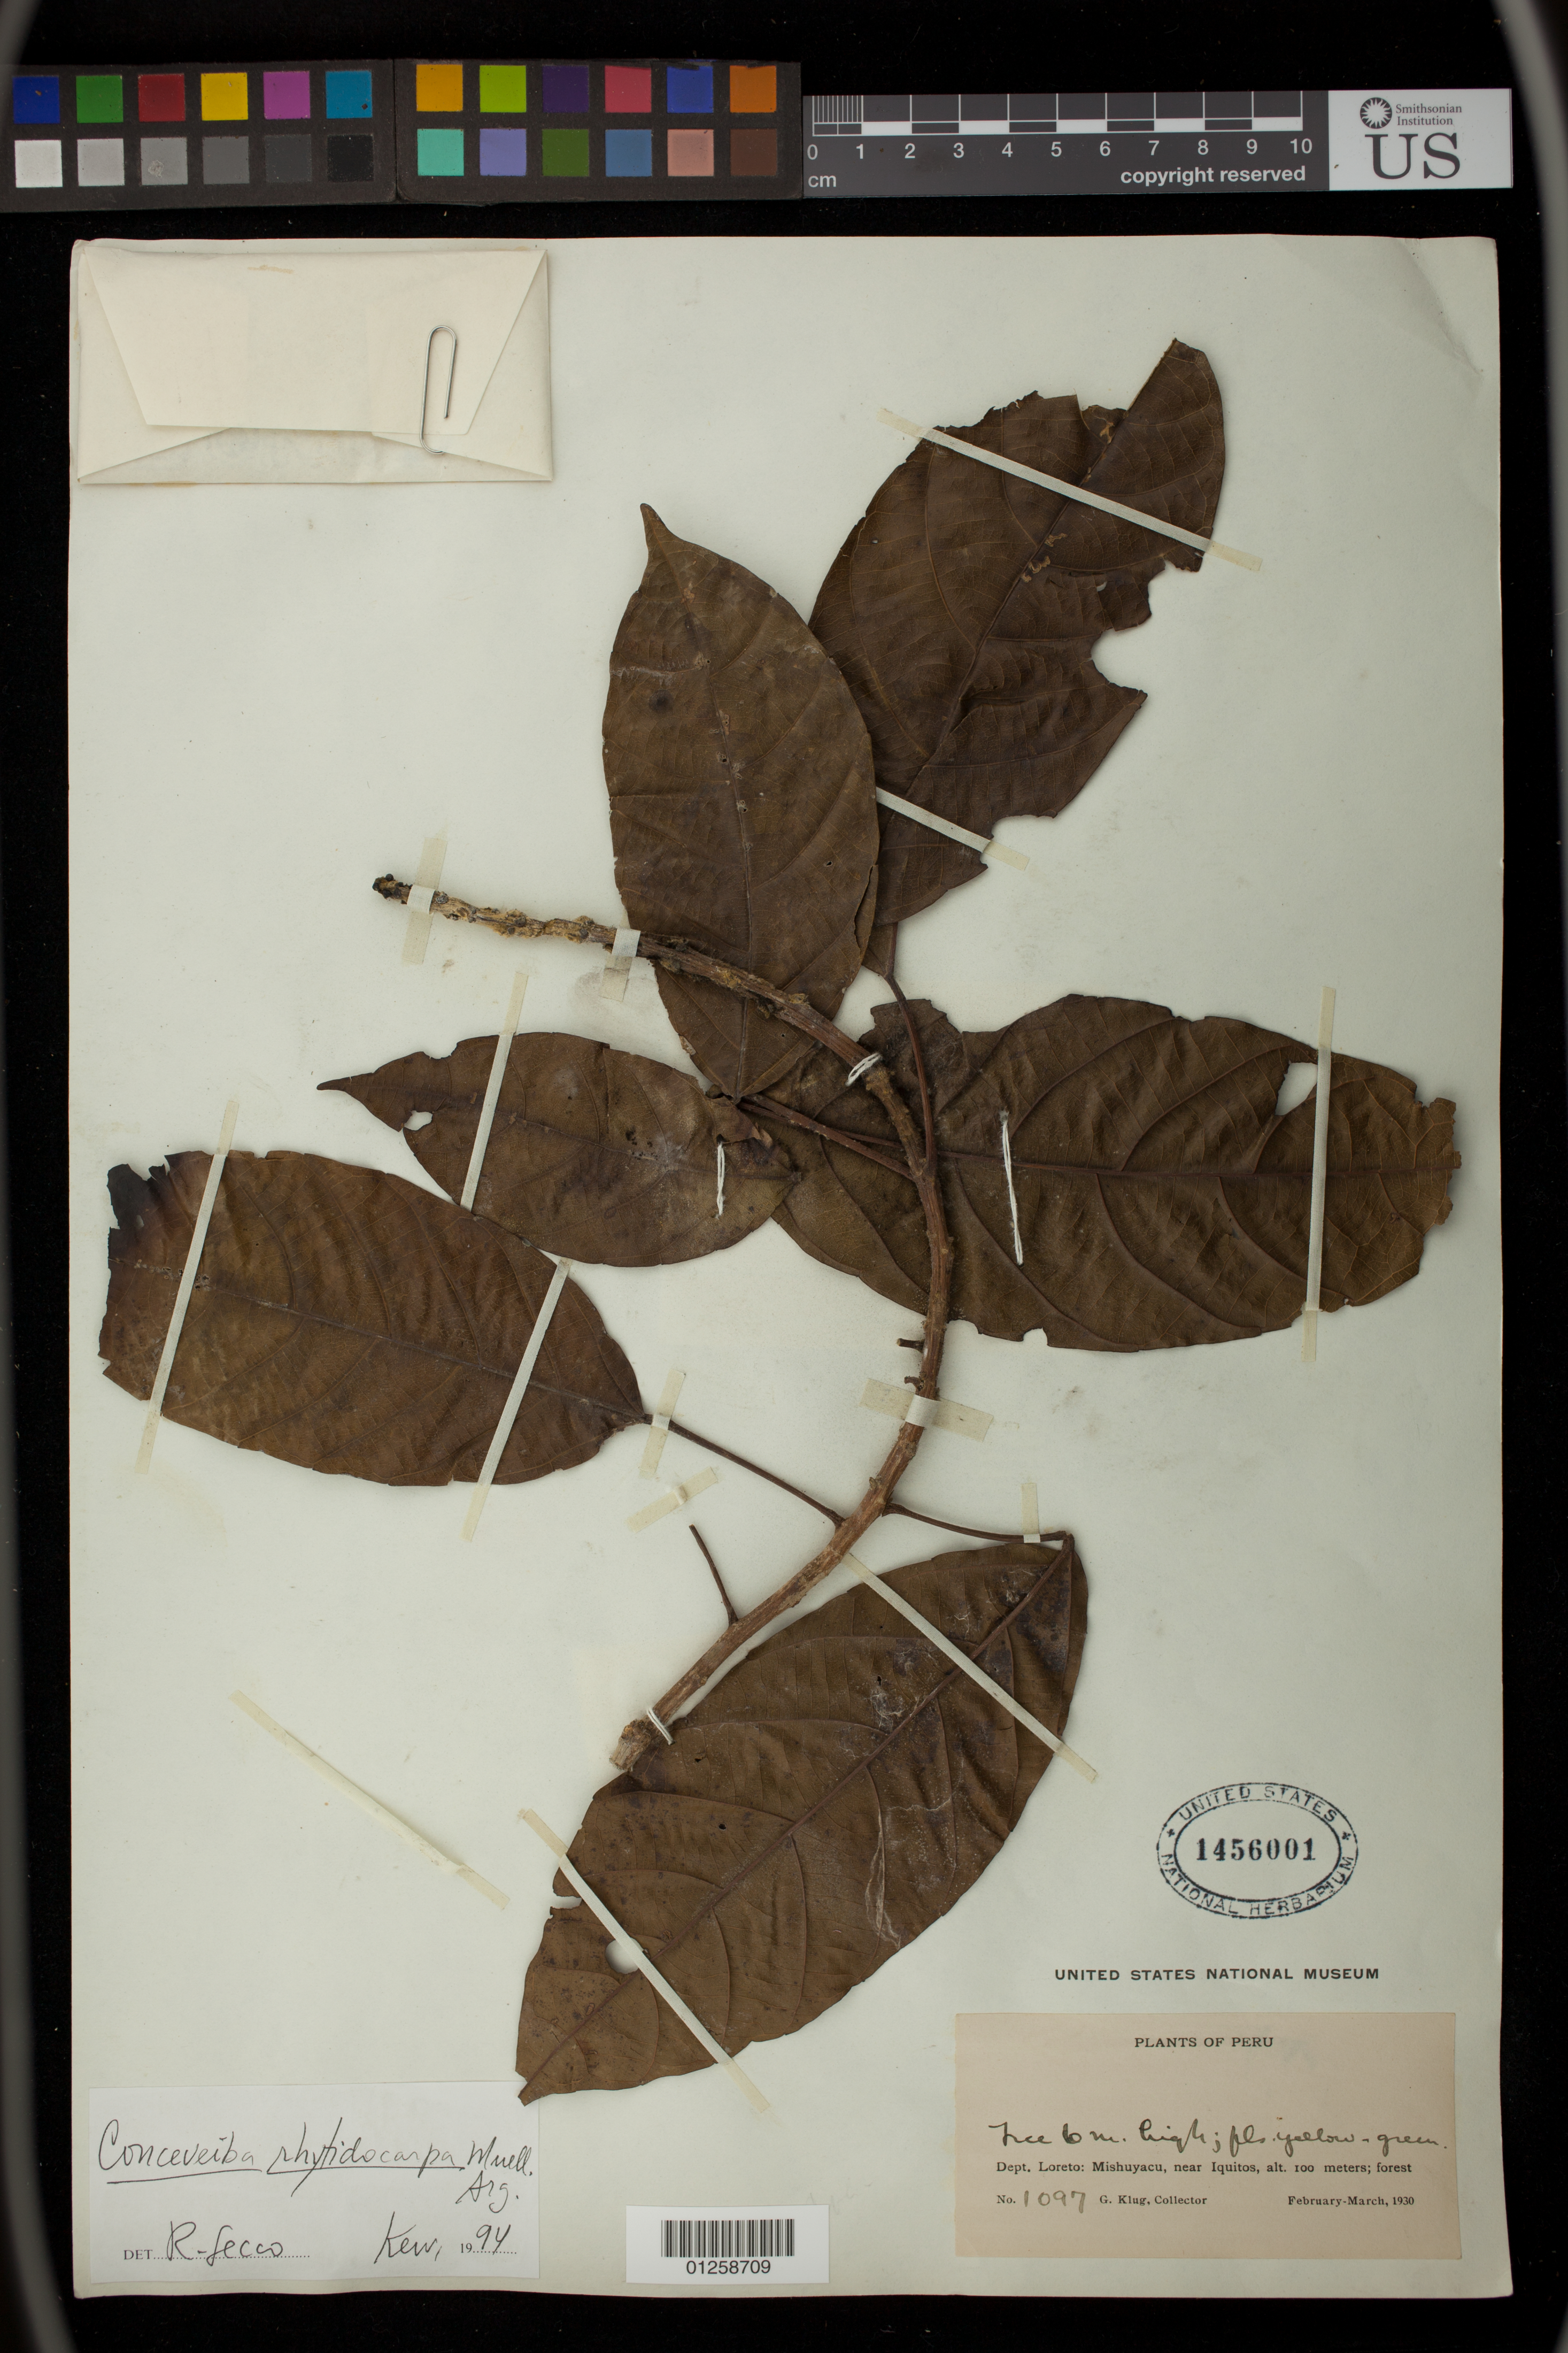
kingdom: Plantae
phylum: Tracheophyta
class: Magnoliopsida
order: Malpighiales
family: Euphorbiaceae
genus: Conceveiba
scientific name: Conceveiba rhytidocarpa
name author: Müll. Arg.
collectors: G. Klug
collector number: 1097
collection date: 1930-02-01/1930-03-01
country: Peru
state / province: Loreto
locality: Mishuyacu, near Iquitos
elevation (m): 100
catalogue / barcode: US 1456001